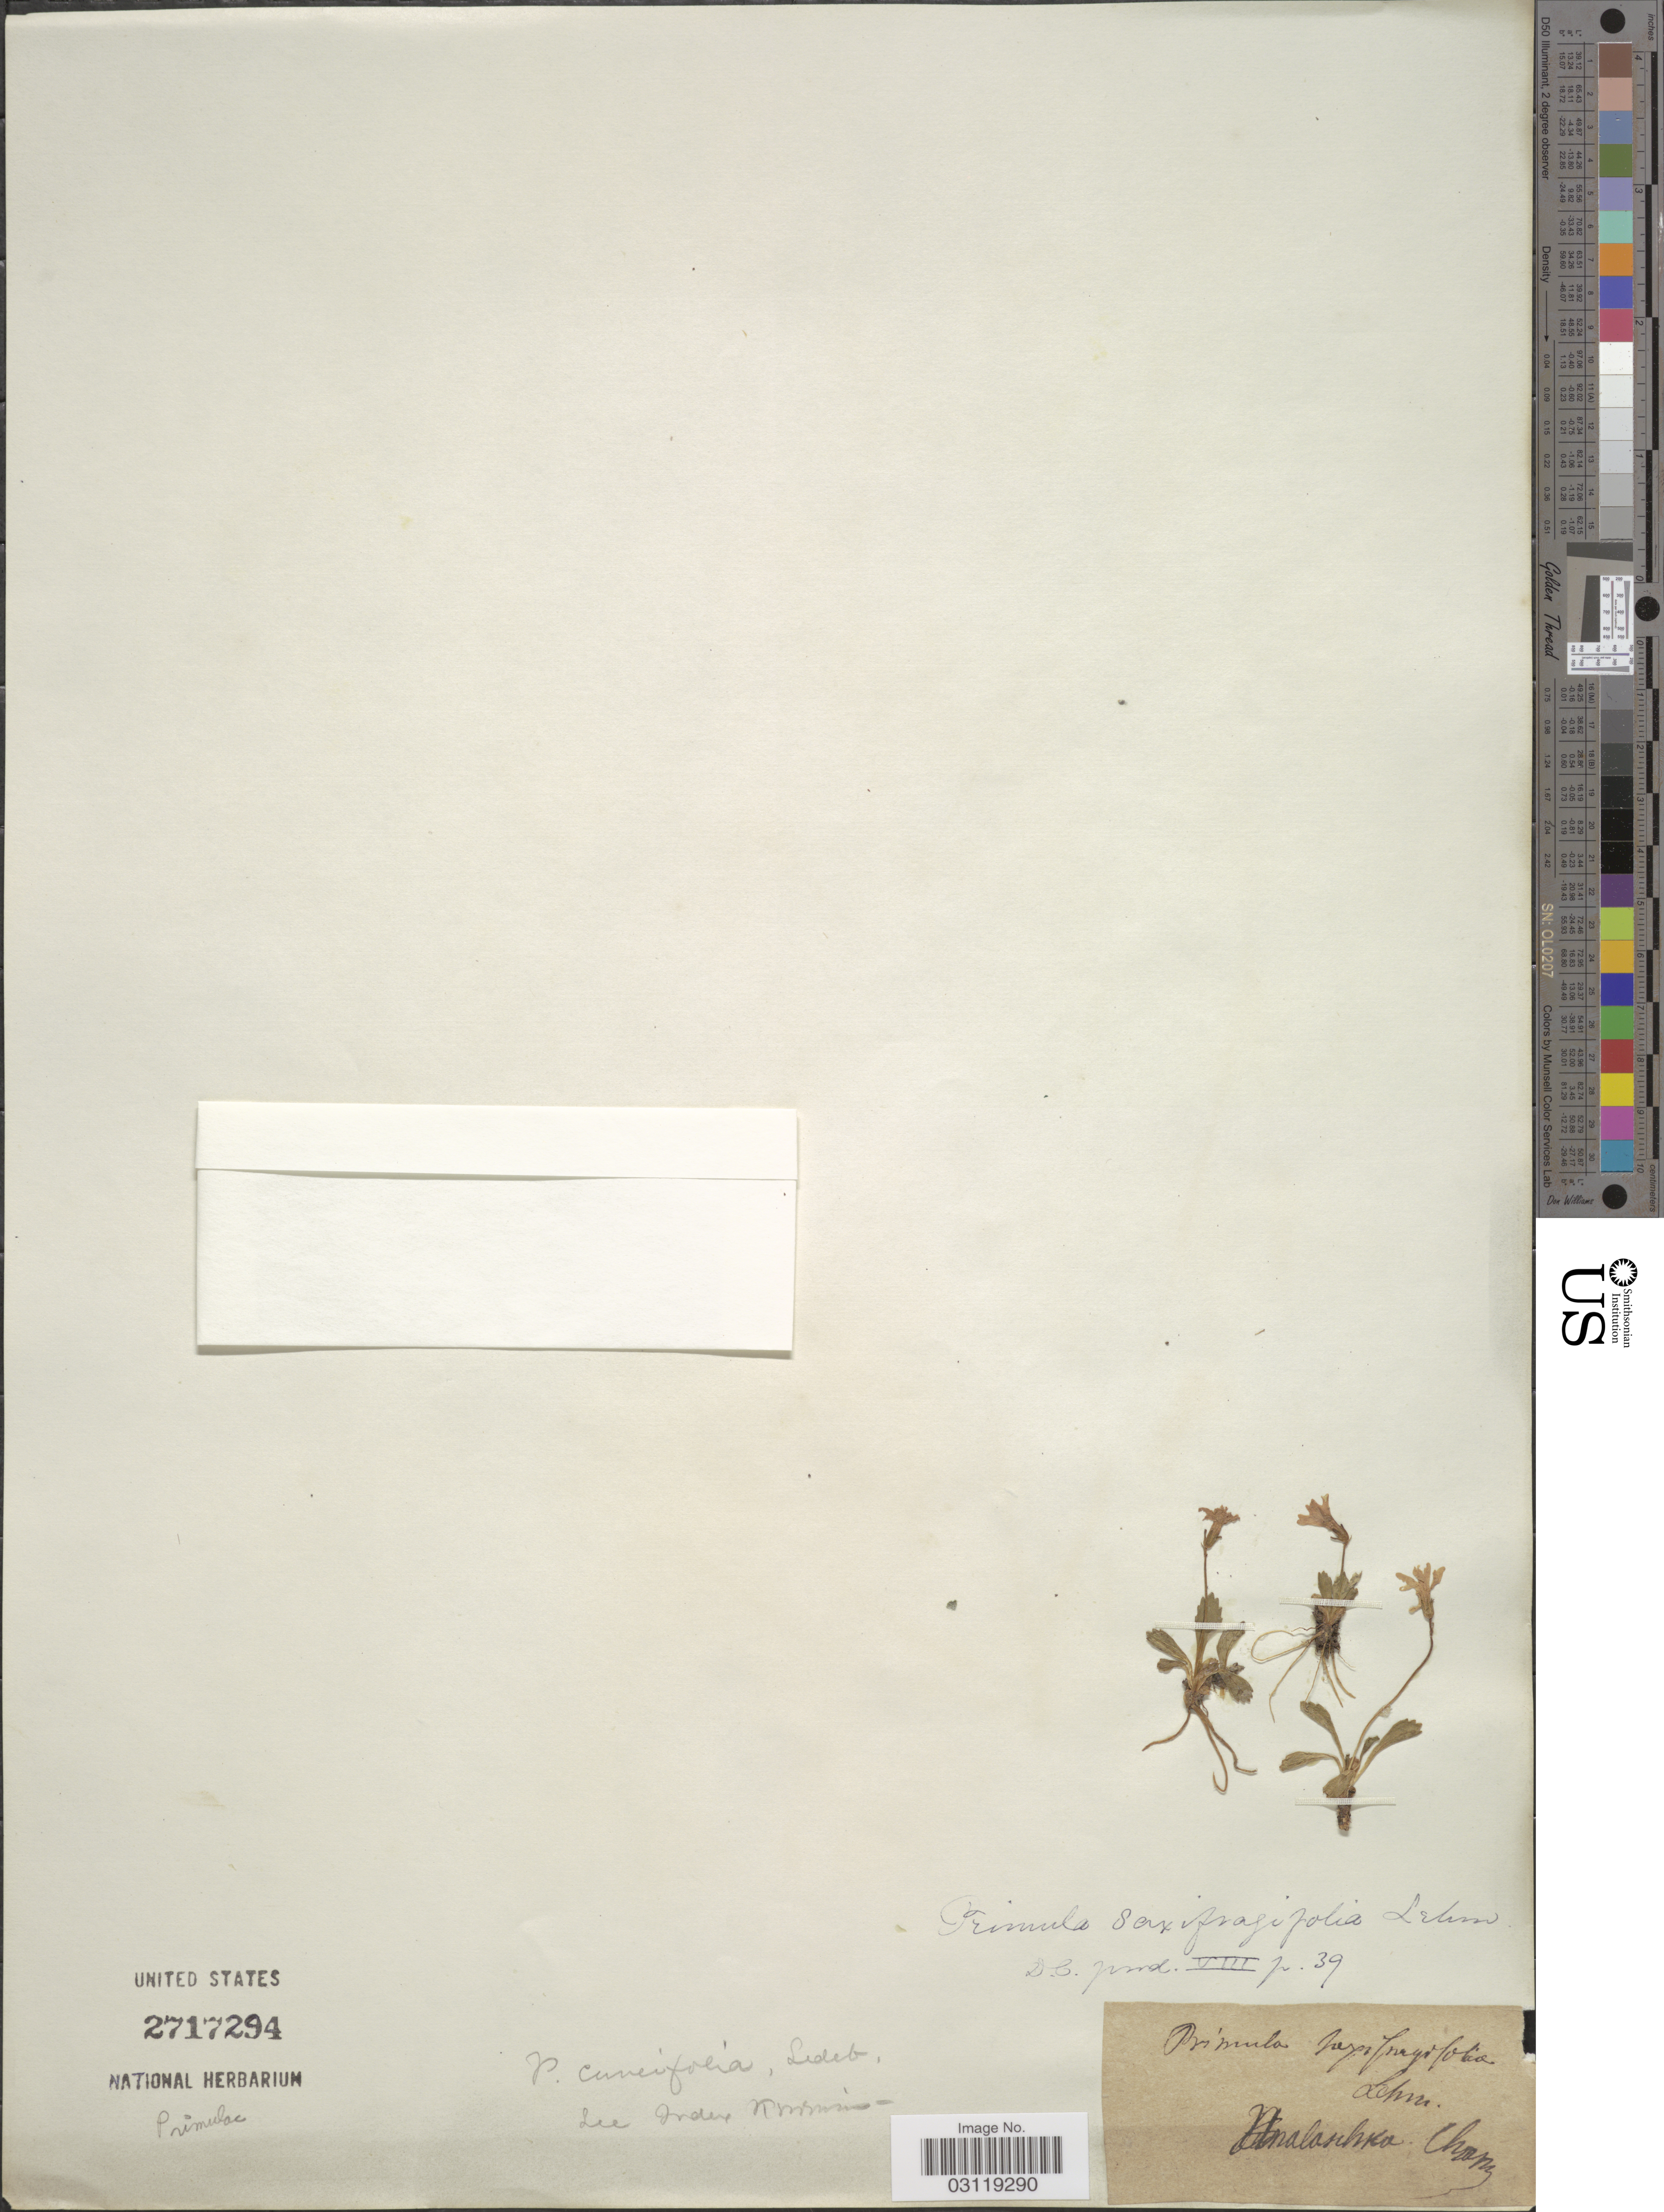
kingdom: Plantae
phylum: Tracheophyta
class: Magnoliopsida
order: Ericales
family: Primulaceae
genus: Primula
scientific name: Primula cuneifolia subsp. cuneifolia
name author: Ledeb.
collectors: Chapm.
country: United States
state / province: Alaska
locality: Unalaska.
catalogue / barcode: US 2717294